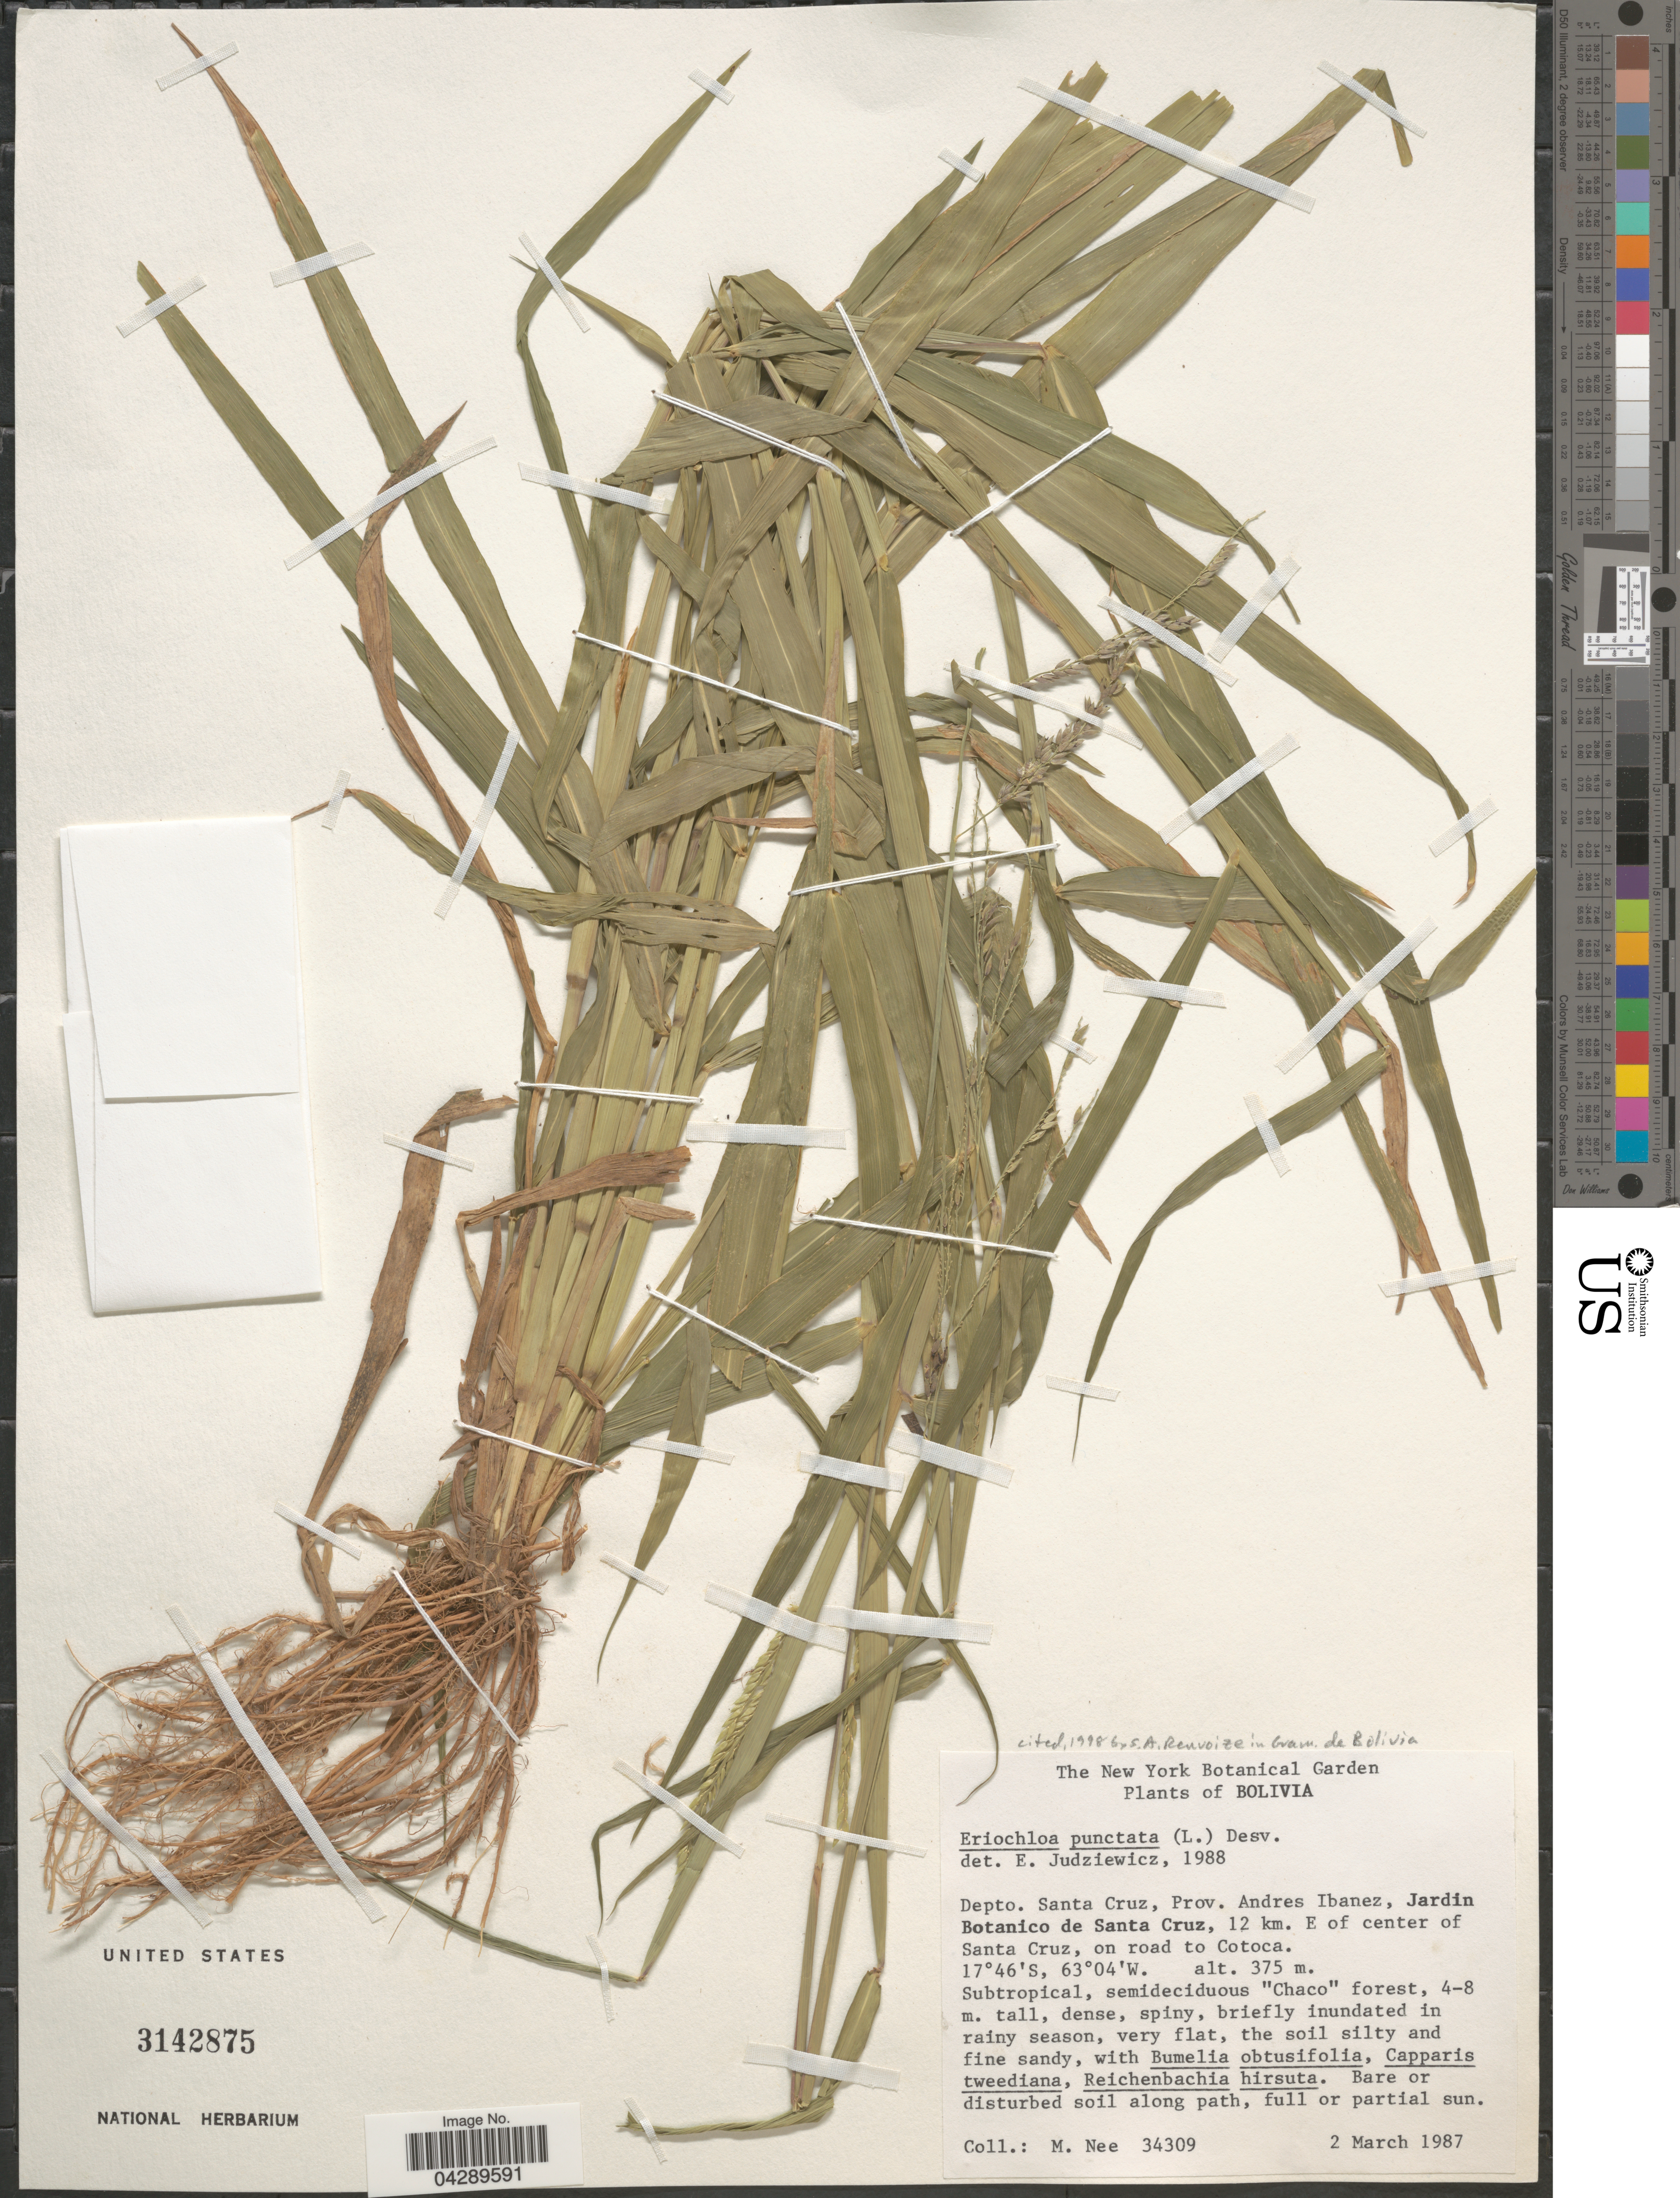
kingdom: Plantae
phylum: Tracheophyta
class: Liliopsida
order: Poales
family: Poaceae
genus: Eriochloa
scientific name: Eriochloa punctata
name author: (L.) Desv. ex Ham.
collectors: M. Nee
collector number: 34309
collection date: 1987-03-02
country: Bolivia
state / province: Santa Cruz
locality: Depto. Santa Cruz, Prov. Andres Ibanez, Jardin Botanico de Santa Cruz, 12 km. E of center of Santa Cruz, on road to Cotoca.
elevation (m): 375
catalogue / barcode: US 3142875